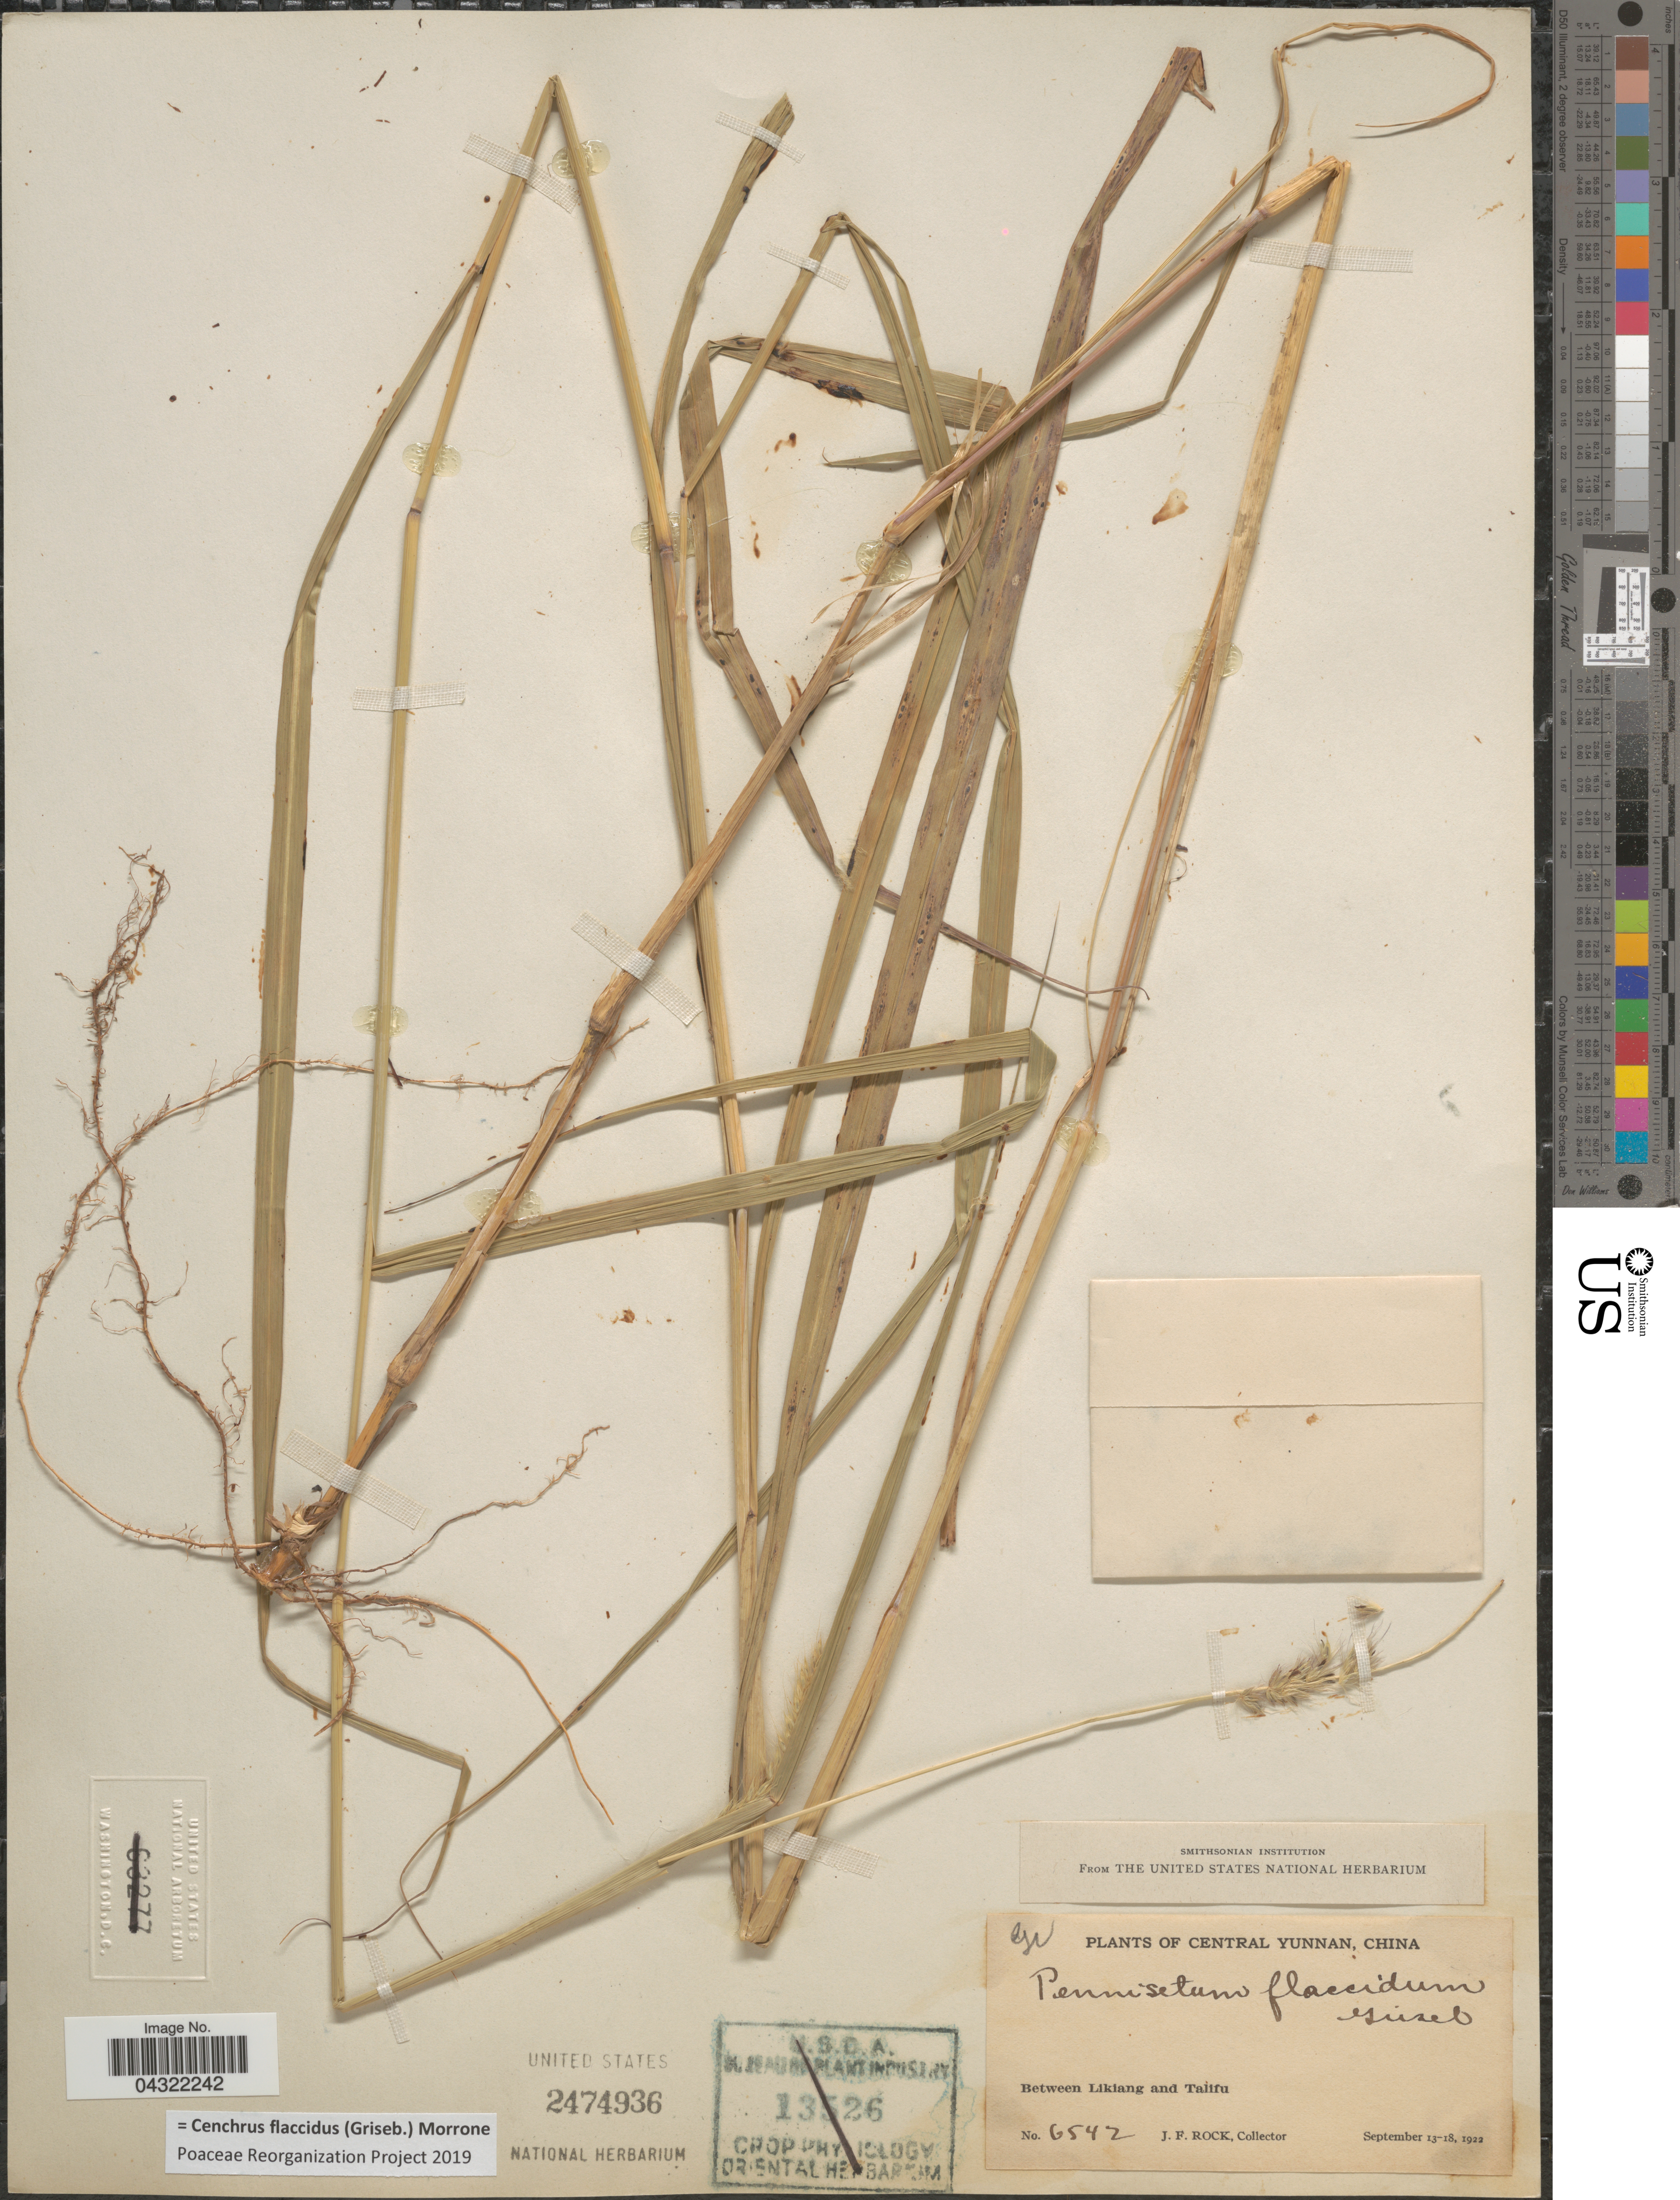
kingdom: Plantae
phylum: Tracheophyta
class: Liliopsida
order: Poales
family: Poaceae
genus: Cenchrus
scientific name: Cenchrus flaccidus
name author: (Griseb.) Morrone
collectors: J. Rock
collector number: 6542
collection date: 1922-09-13/1922-09-18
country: China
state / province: Yunnan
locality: Central Yunnan. Between Likiang and Talifu.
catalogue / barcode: US 2474936